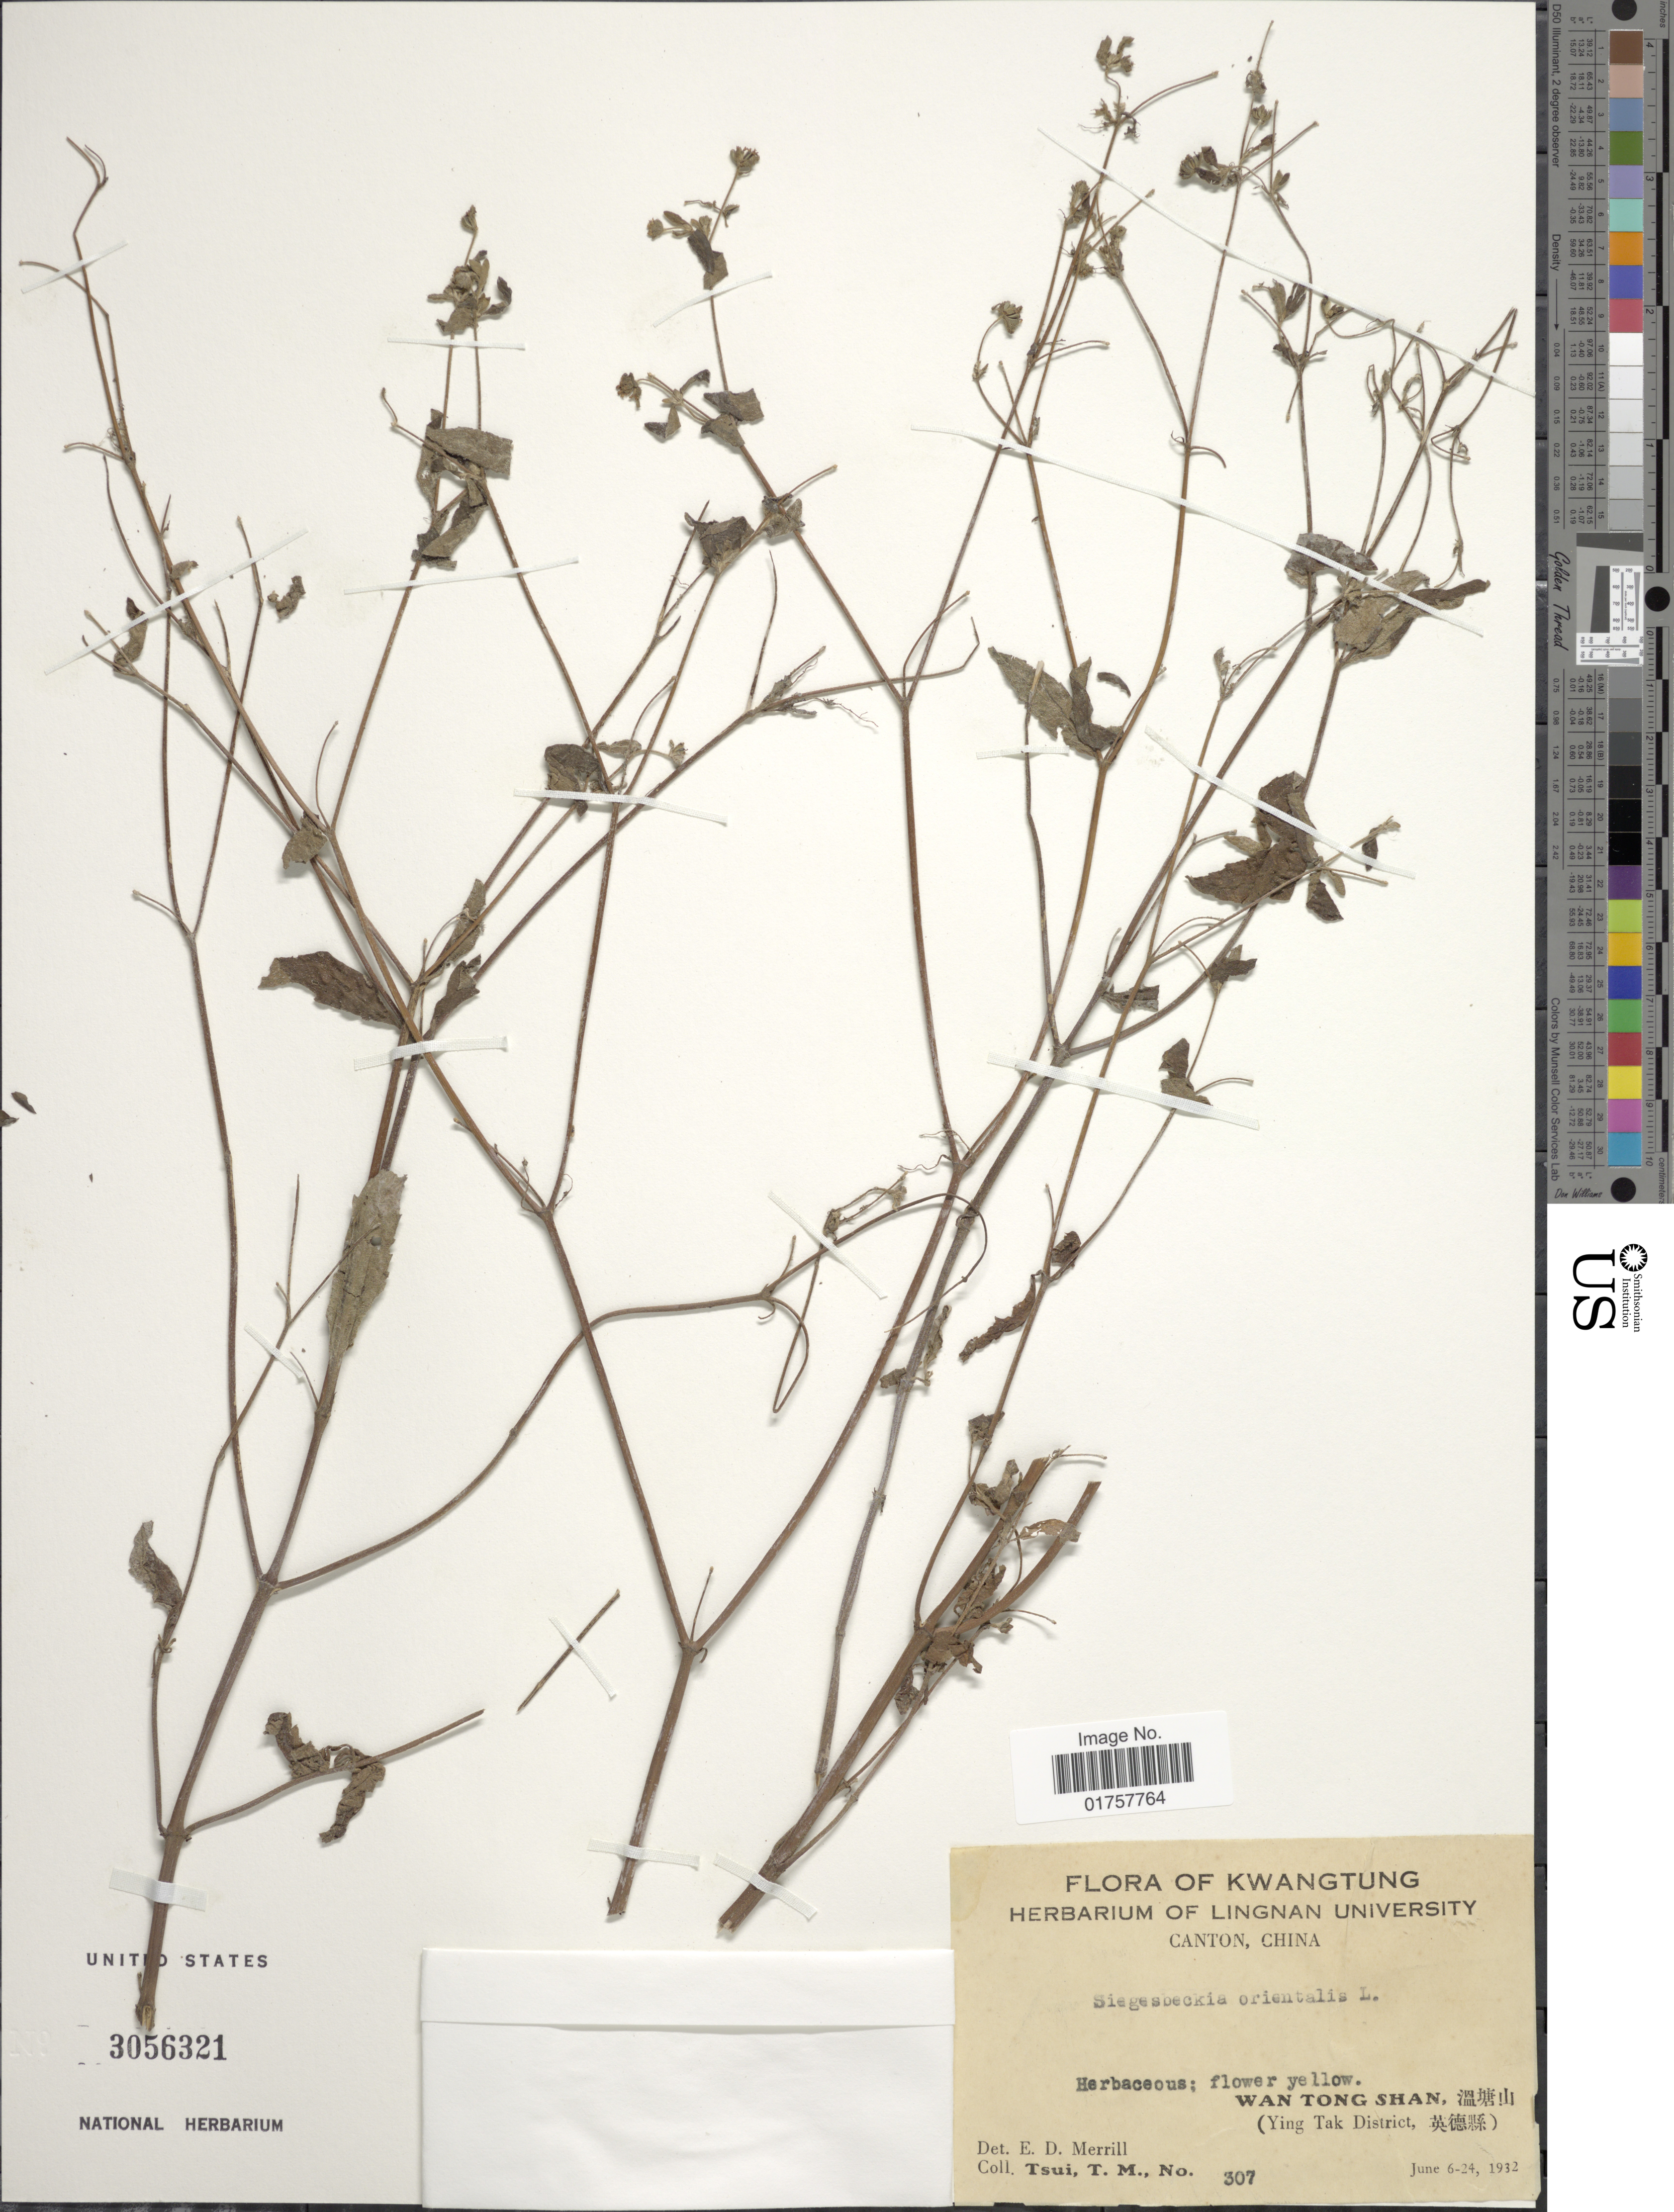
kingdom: Plantae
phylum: Tracheophyta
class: Magnoliopsida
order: Asterales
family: Asteraceae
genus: Sigesbeckia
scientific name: Sigesbeckia orientalis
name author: L.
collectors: T. Tsui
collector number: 307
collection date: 1932-06-06/1932-06-24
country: China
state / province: Guangdong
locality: Kwangtung. Wan Tong Shan (Ying Tak District)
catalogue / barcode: US 3056321